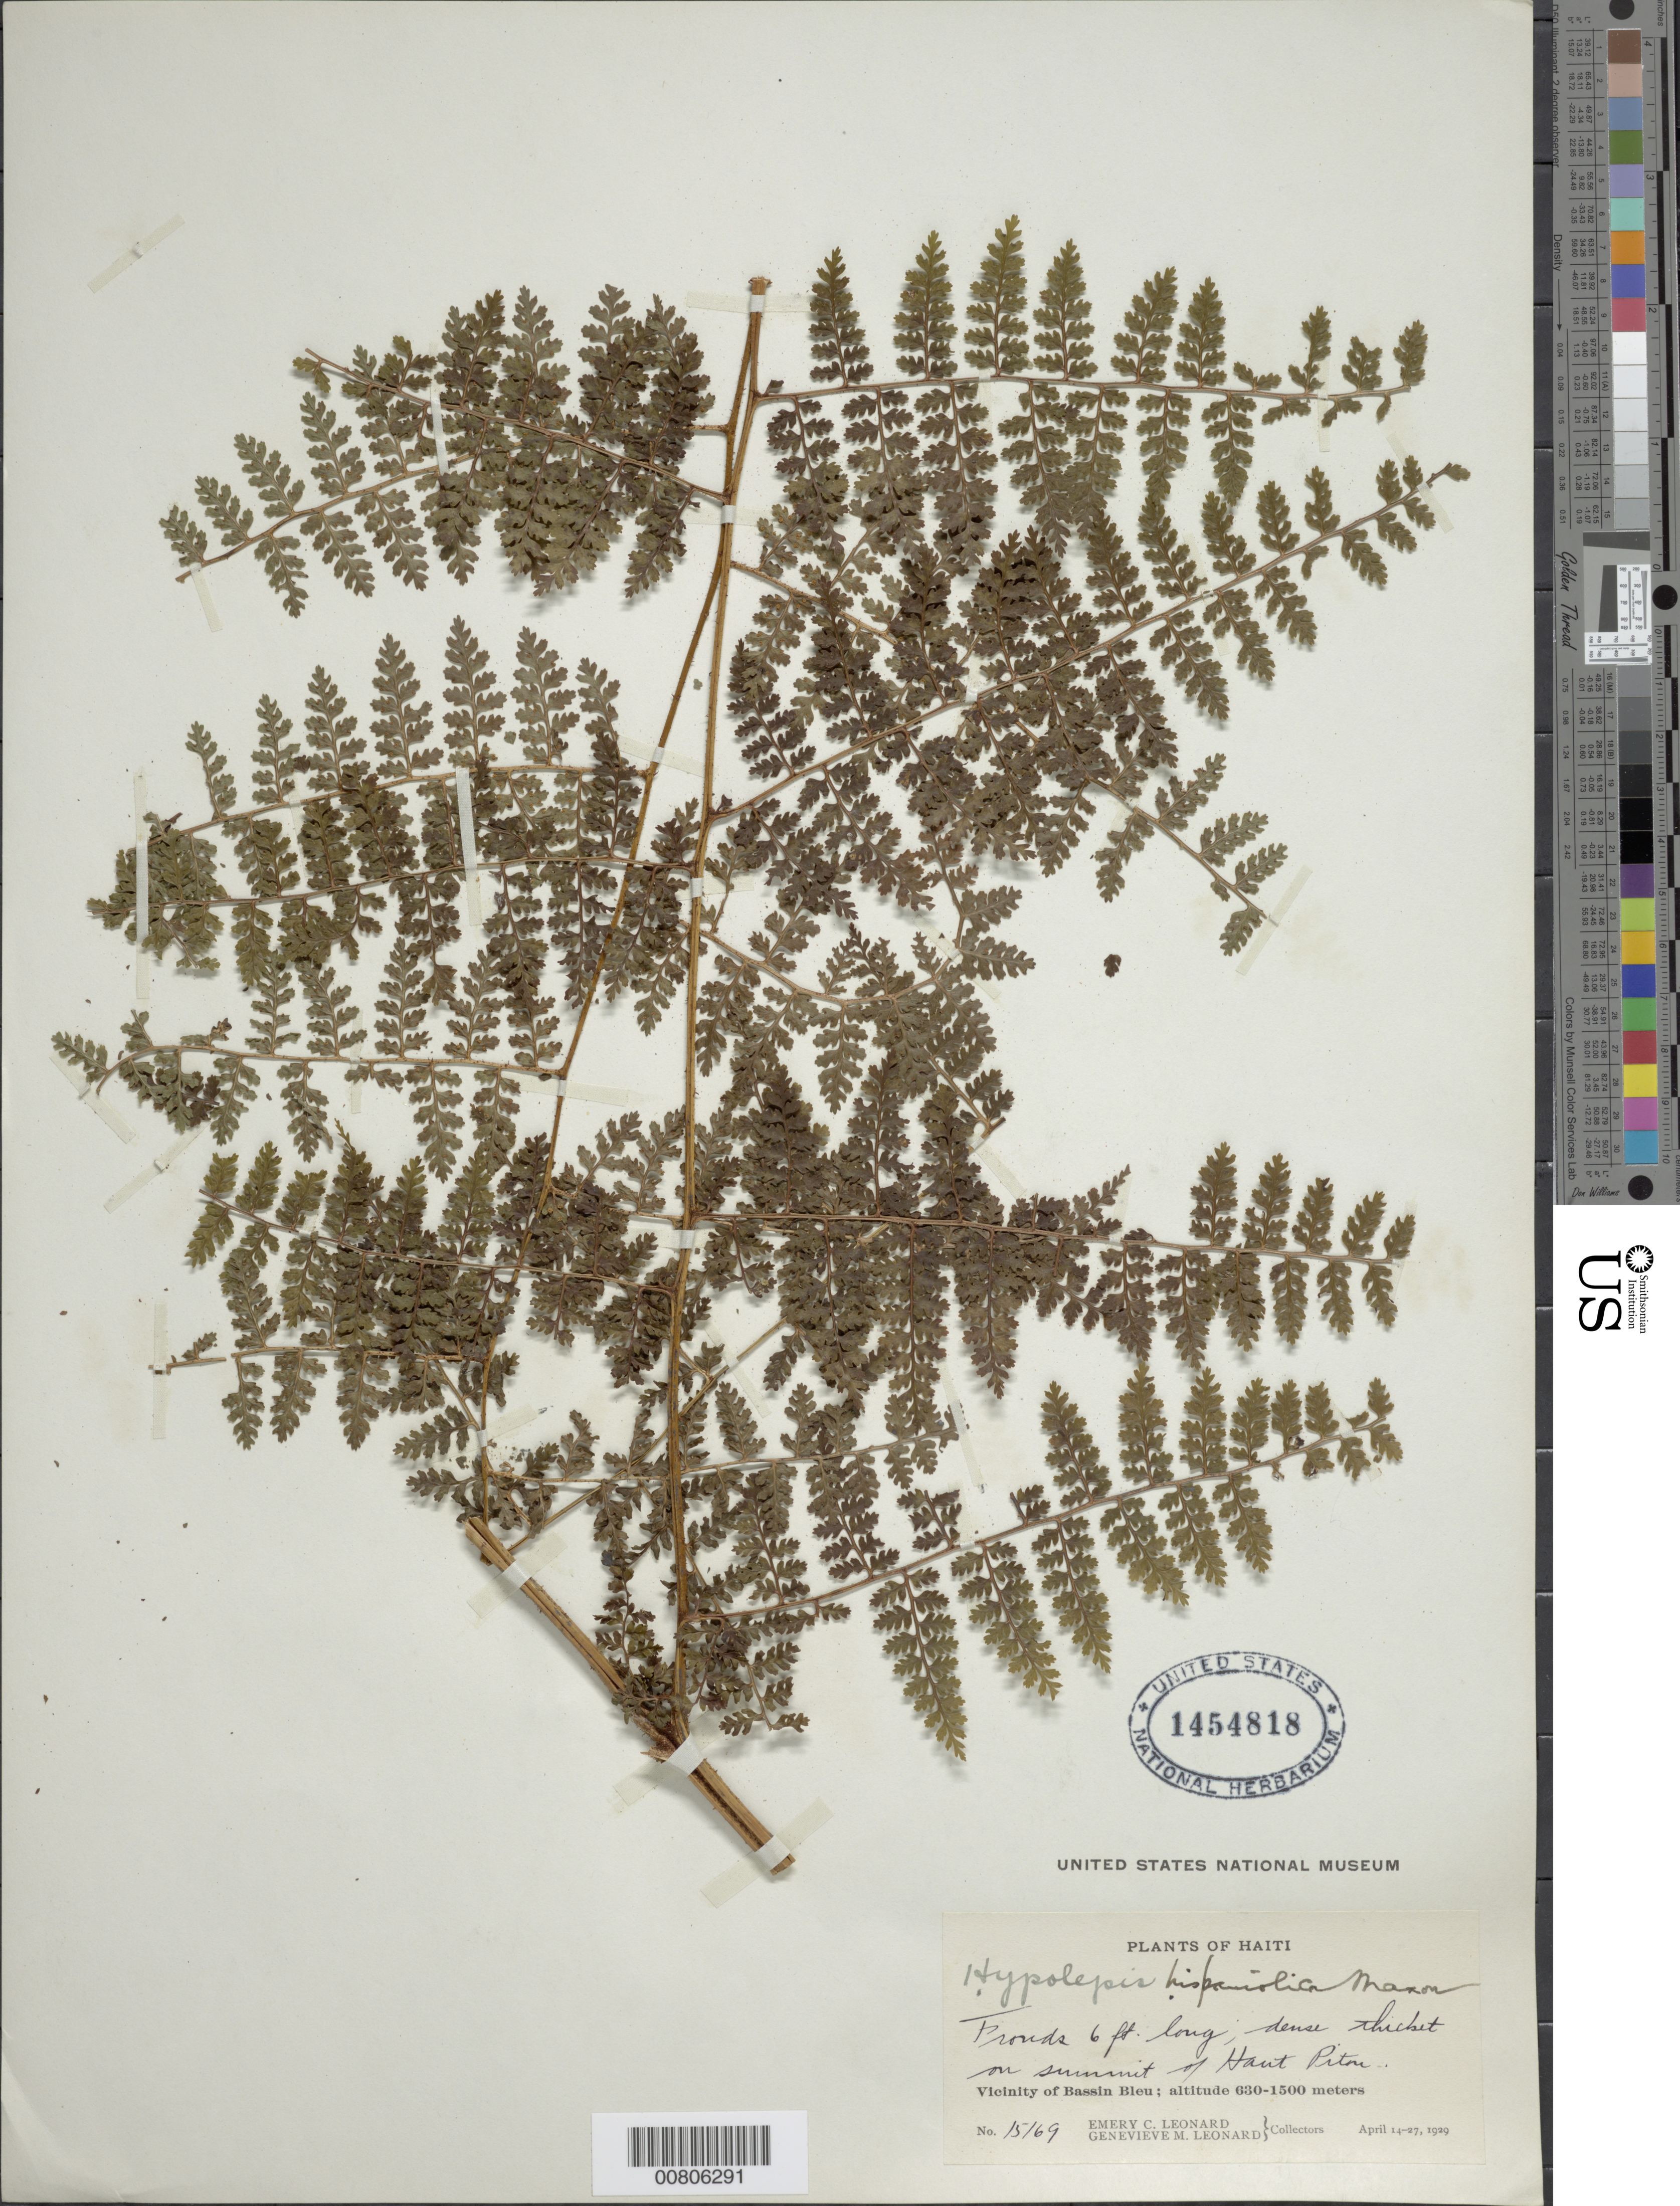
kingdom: Plantae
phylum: Tracheophyta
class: Polypodiopsida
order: Polypodiales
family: Dennstaedtiaceae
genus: Hypolepis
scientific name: Hypolepis hispaniolica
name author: Maxon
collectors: E. C. Leonard & G. M. Leonard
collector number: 15169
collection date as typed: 14 Apr 1929 to 27 Apr 1929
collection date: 1929-04-14/1929-04-27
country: Haiti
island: Hispaniola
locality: Bassin Bleu vicinity, summit of Haut Piton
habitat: Dense thicket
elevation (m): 630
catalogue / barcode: US 1454818